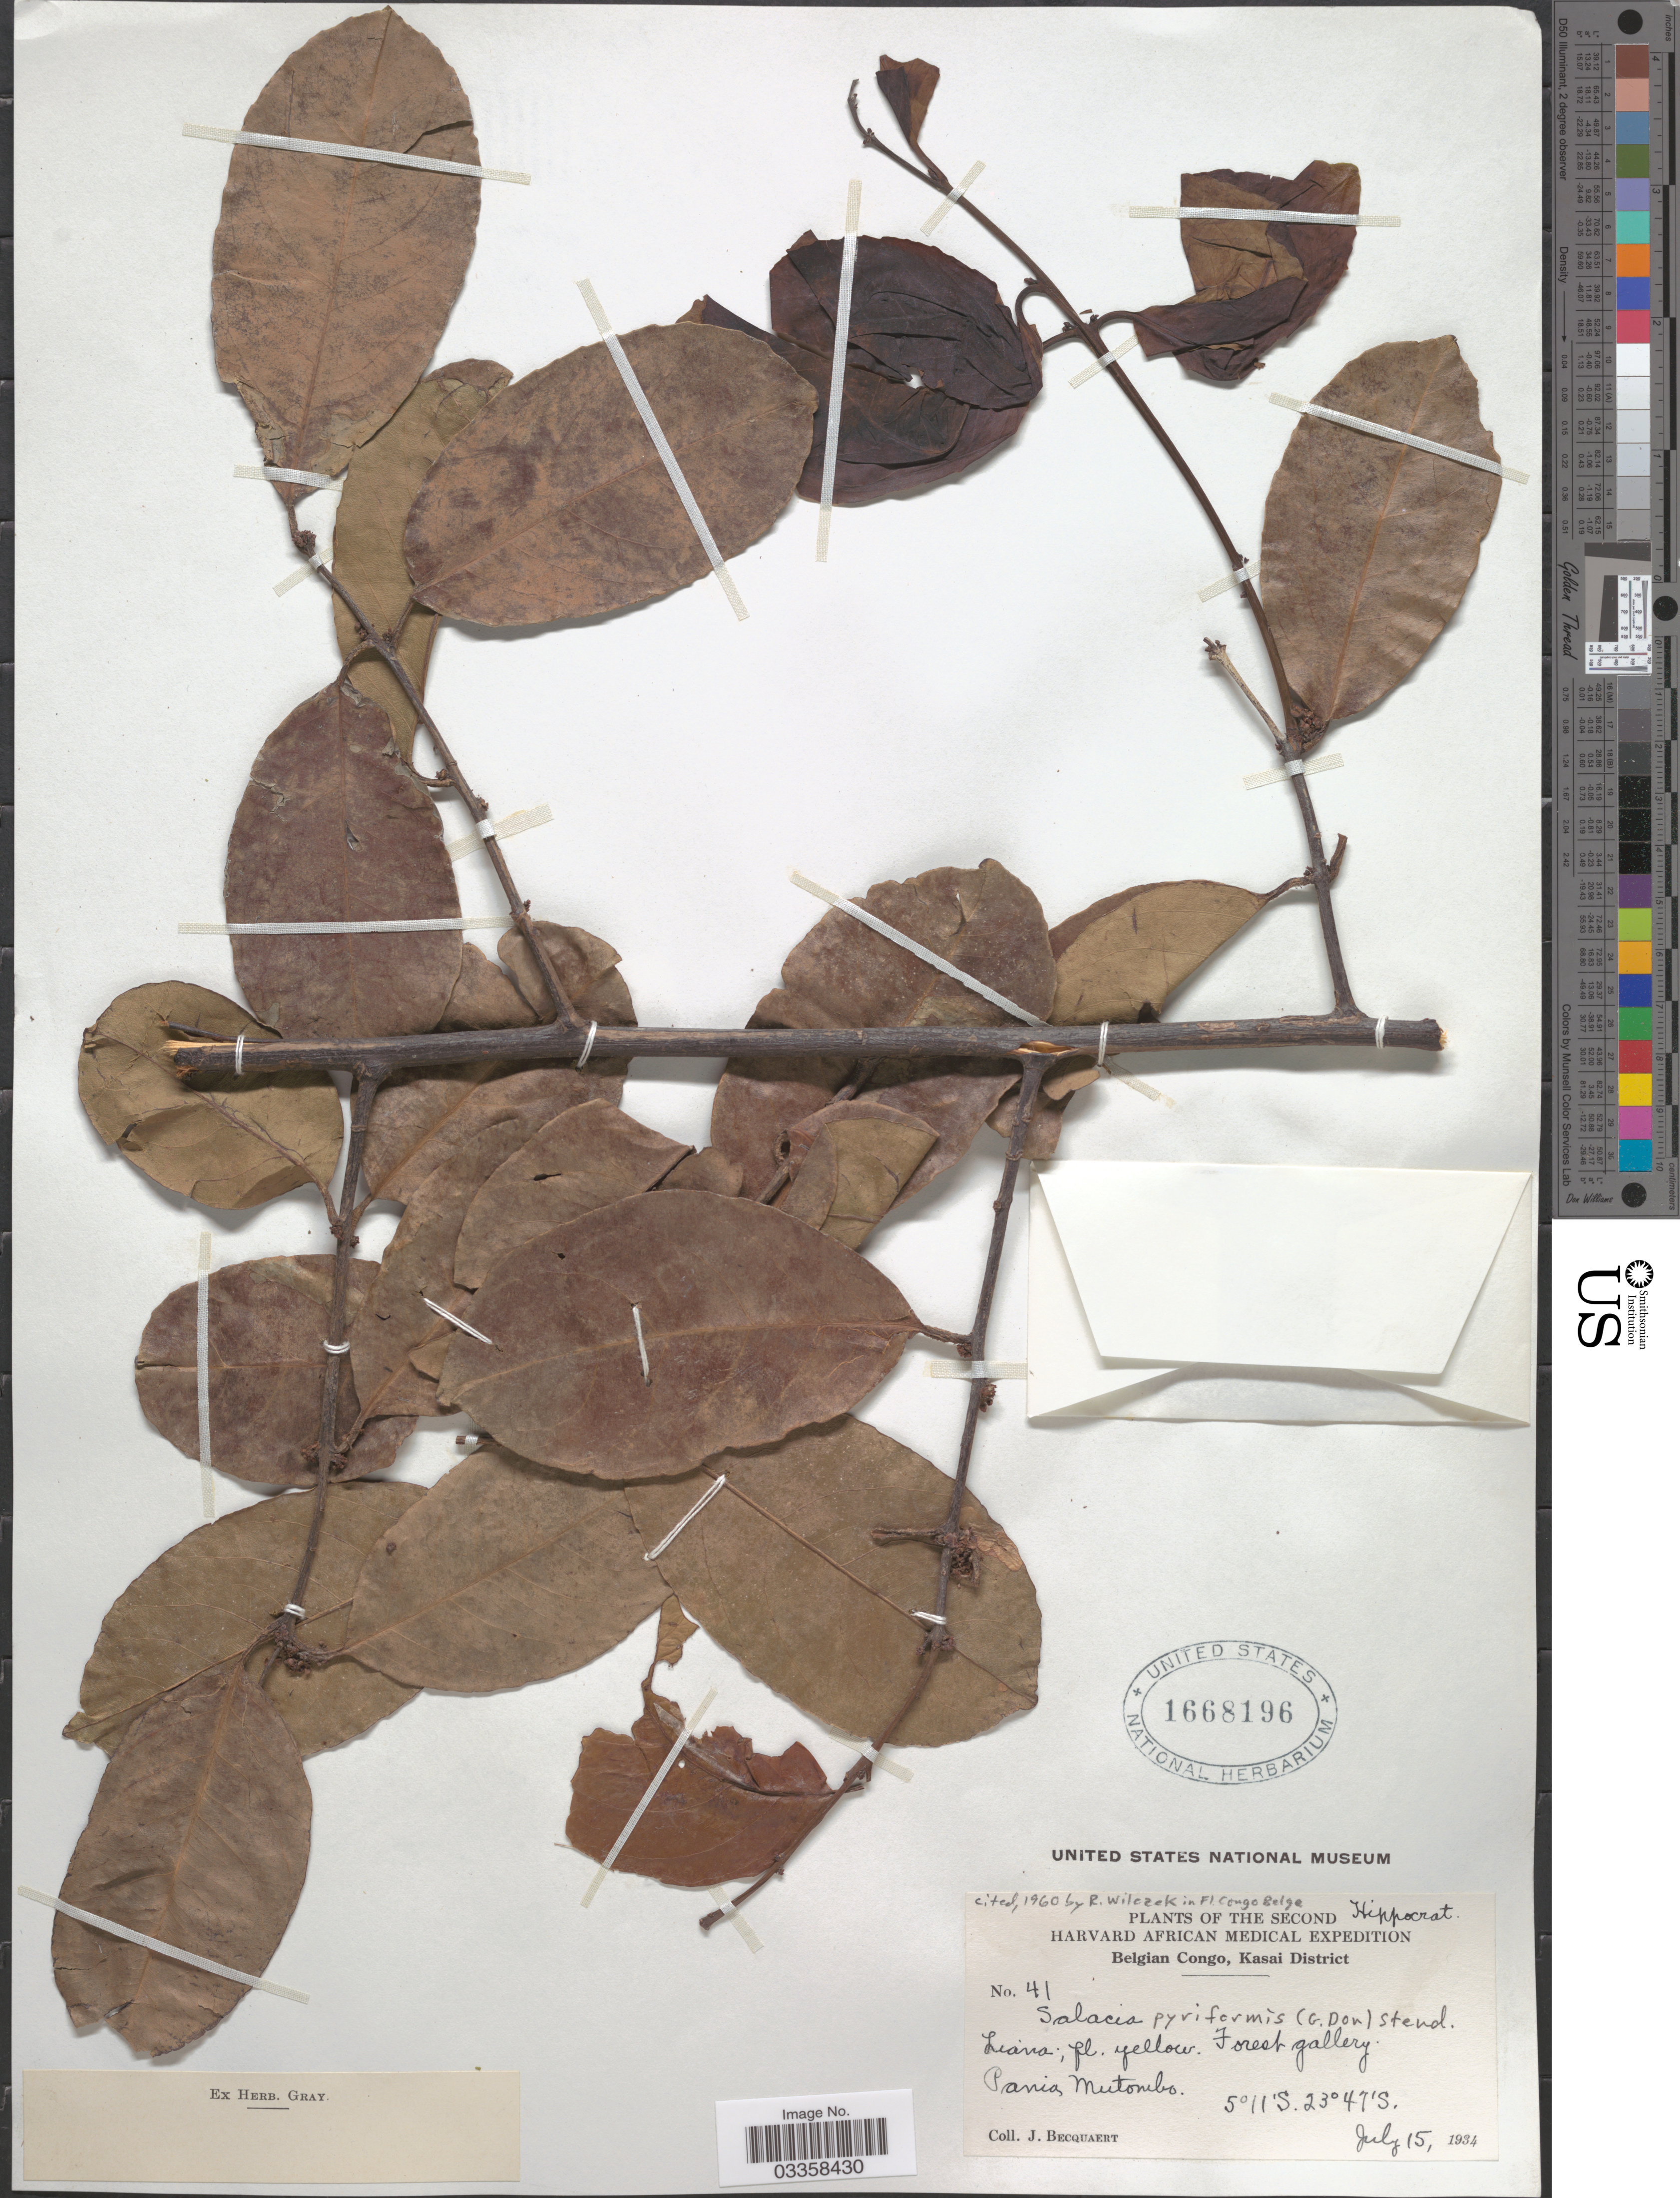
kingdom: Plantae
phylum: Tracheophyta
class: Magnoliopsida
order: Celastrales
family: Celastraceae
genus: Salacia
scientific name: Salacia pyriformis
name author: Steud.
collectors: J. Becquaert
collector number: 41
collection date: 1934-07-15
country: Congo, Democratic Republic of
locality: Belgian Congo, Kasai District. Pania, Mutombo.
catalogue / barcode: US 1668196